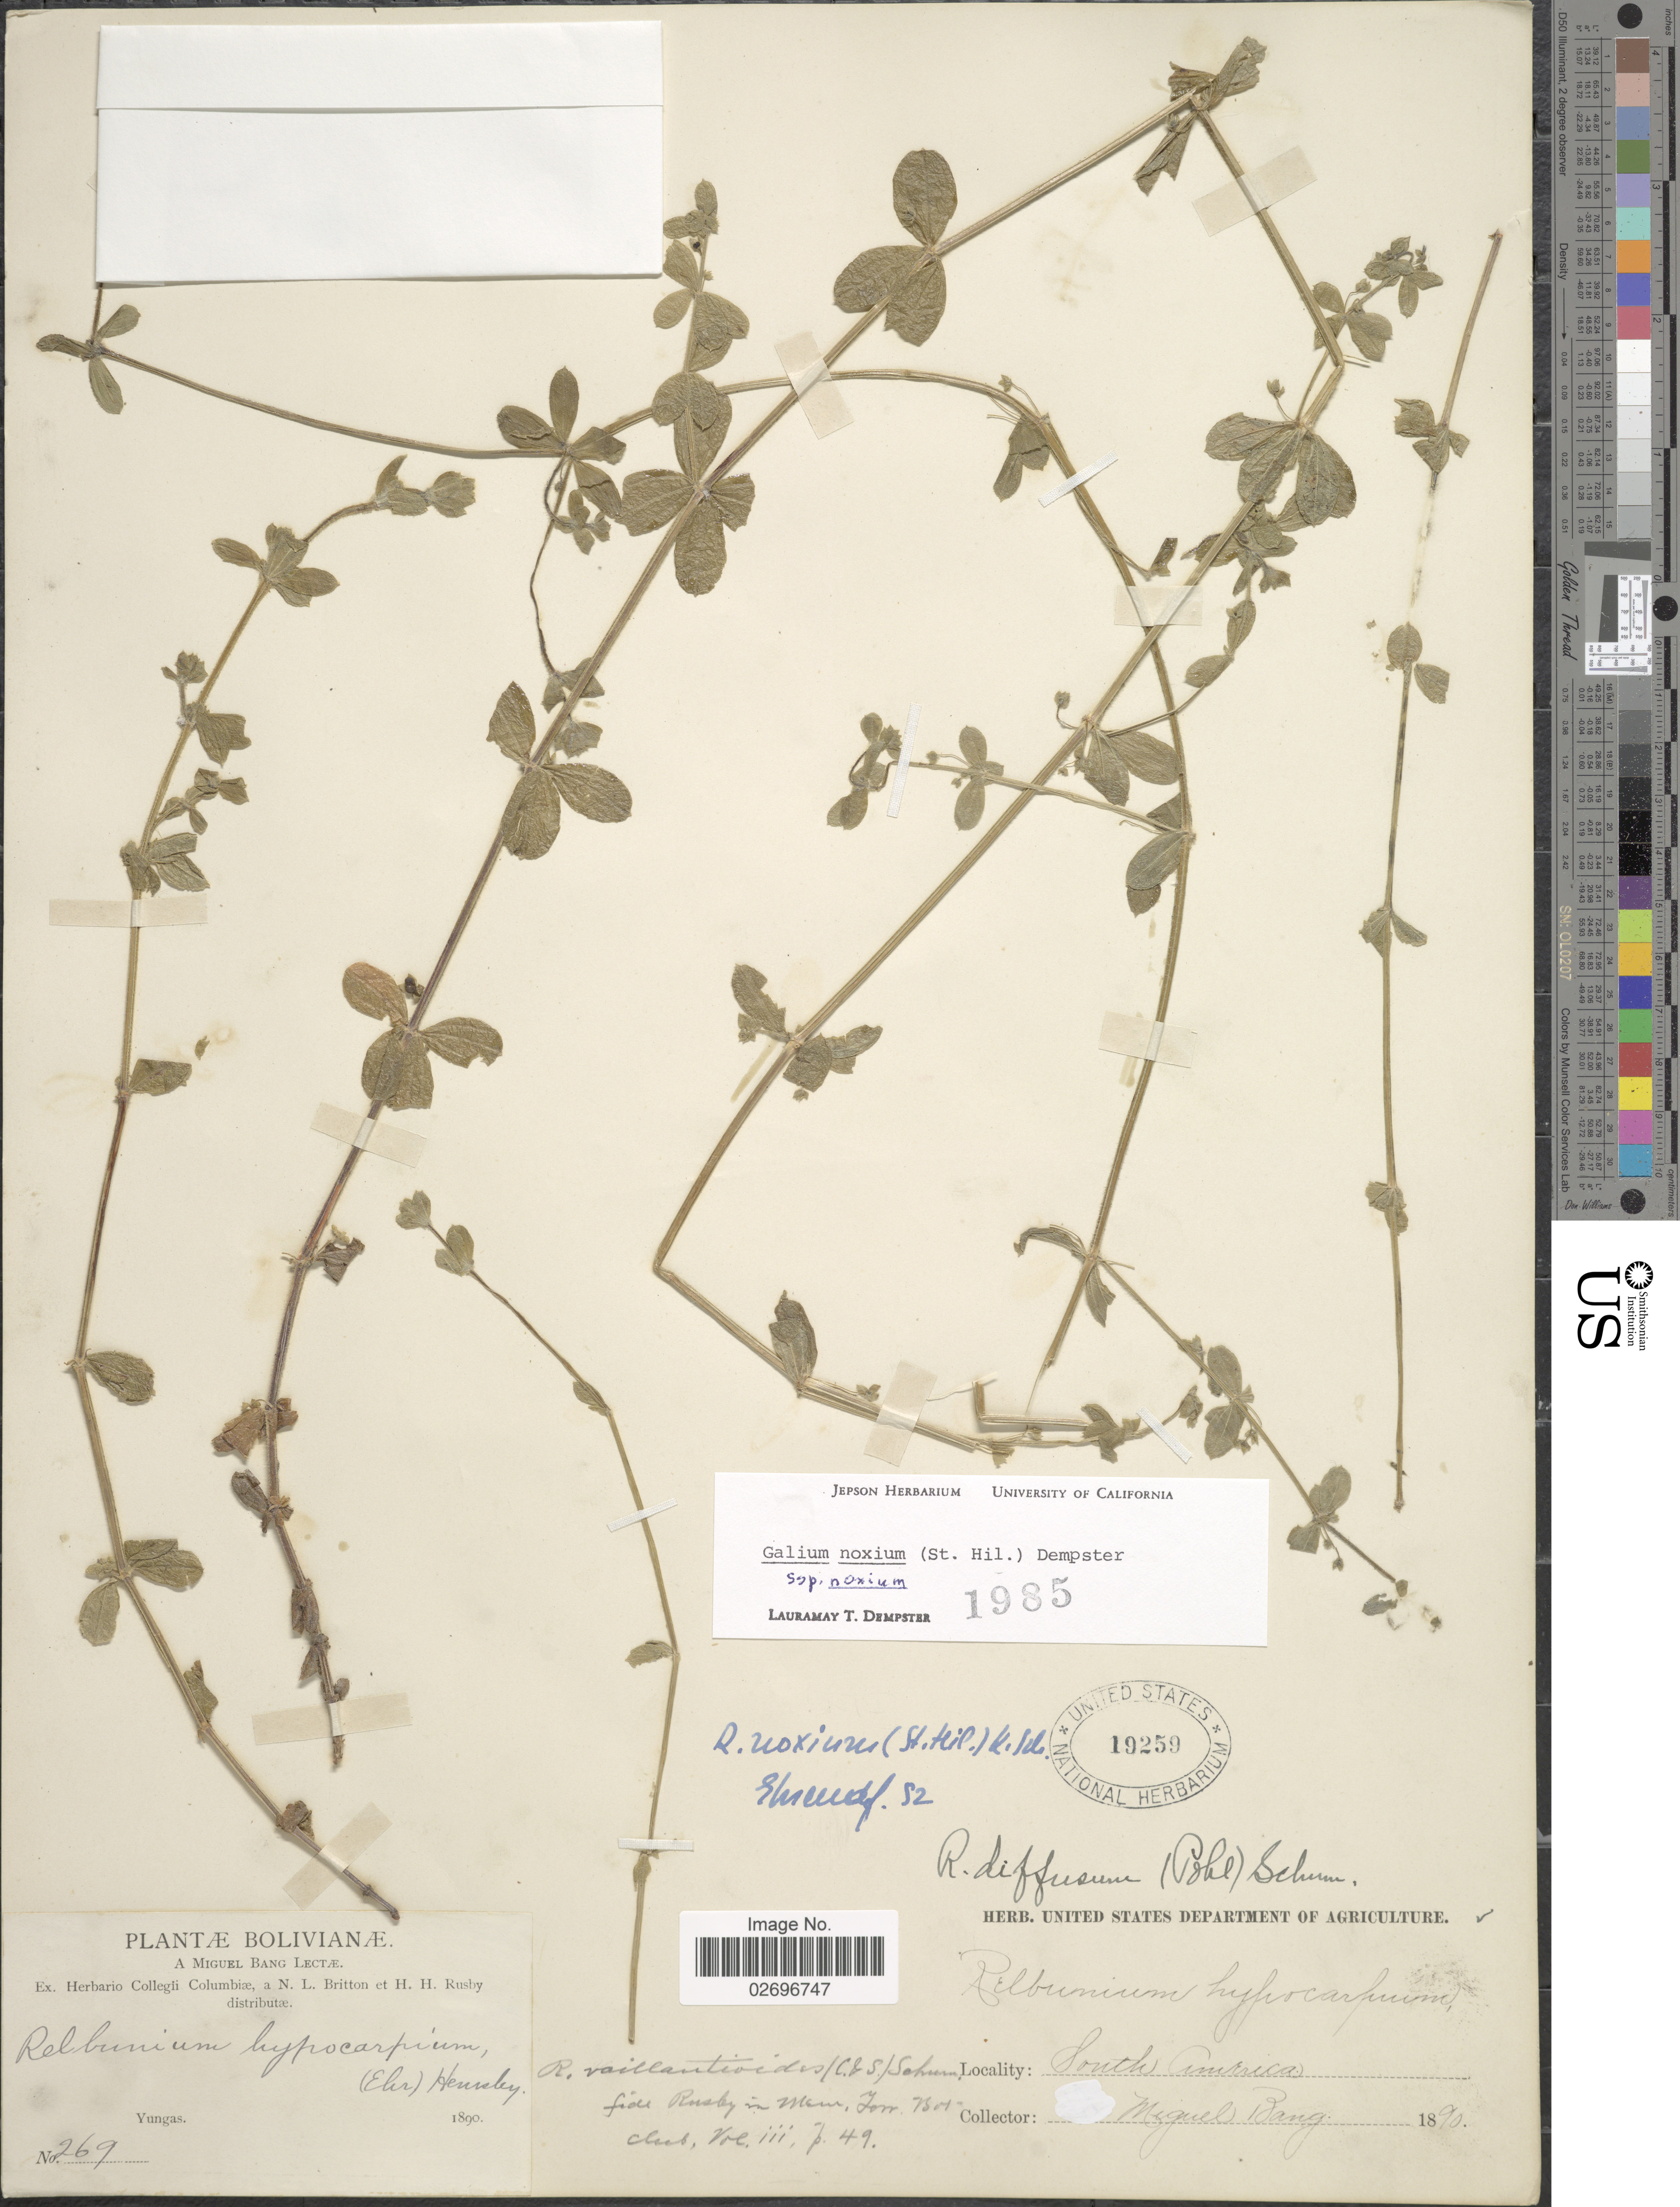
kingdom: Plantae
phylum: Tracheophyta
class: Magnoliopsida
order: Gentianales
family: Rubiaceae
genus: Galium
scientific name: Galium noxium subsp. noxium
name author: (A. St.-Hil.) Dempster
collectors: M. Bang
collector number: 269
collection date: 1890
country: Bolivia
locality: Yungas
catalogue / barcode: US 19259